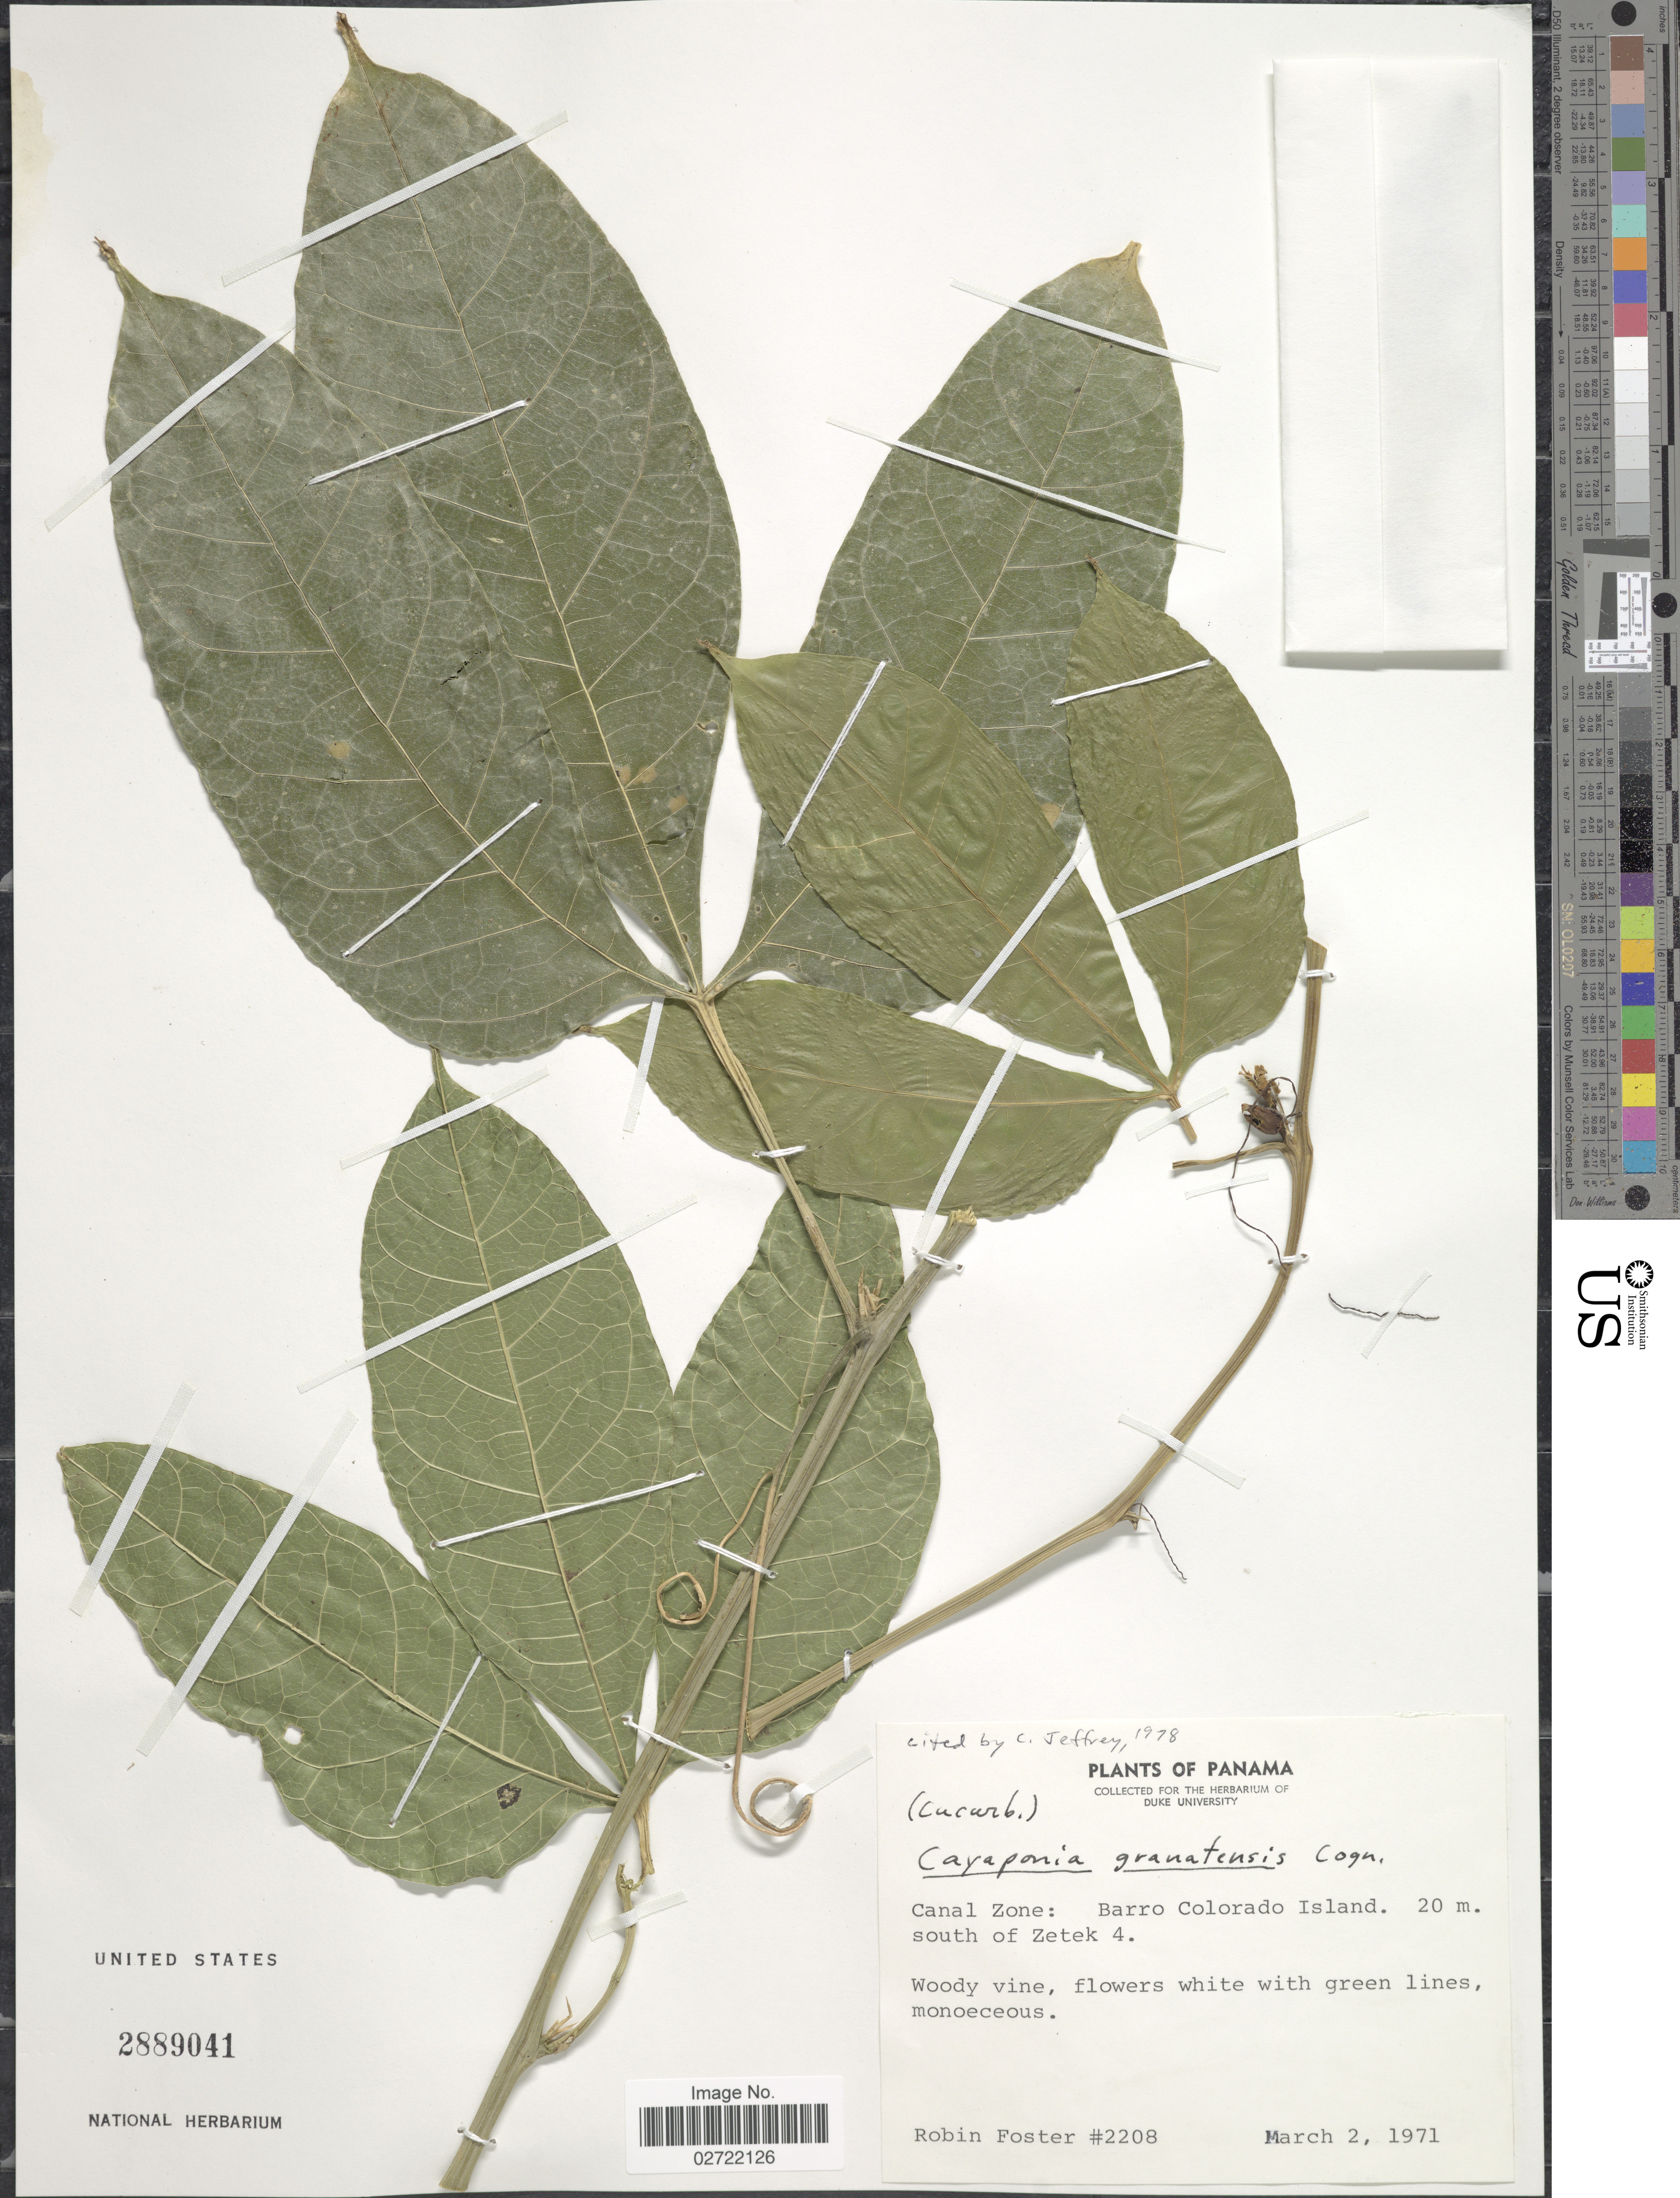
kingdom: Plantae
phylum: Tracheophyta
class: Magnoliopsida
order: Cucurbitales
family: Cucurbitaceae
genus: Cayaponia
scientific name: Cayaponia granatensis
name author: Cogn.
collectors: R. B. Foster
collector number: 2208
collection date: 1971-03-02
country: Panama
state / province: Panamá Oeste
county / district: Canal Zone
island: Barro Colorado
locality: Canal Zone: Barro Colorado Island. 20 m. south of Zetek 4.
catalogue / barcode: US 2889041